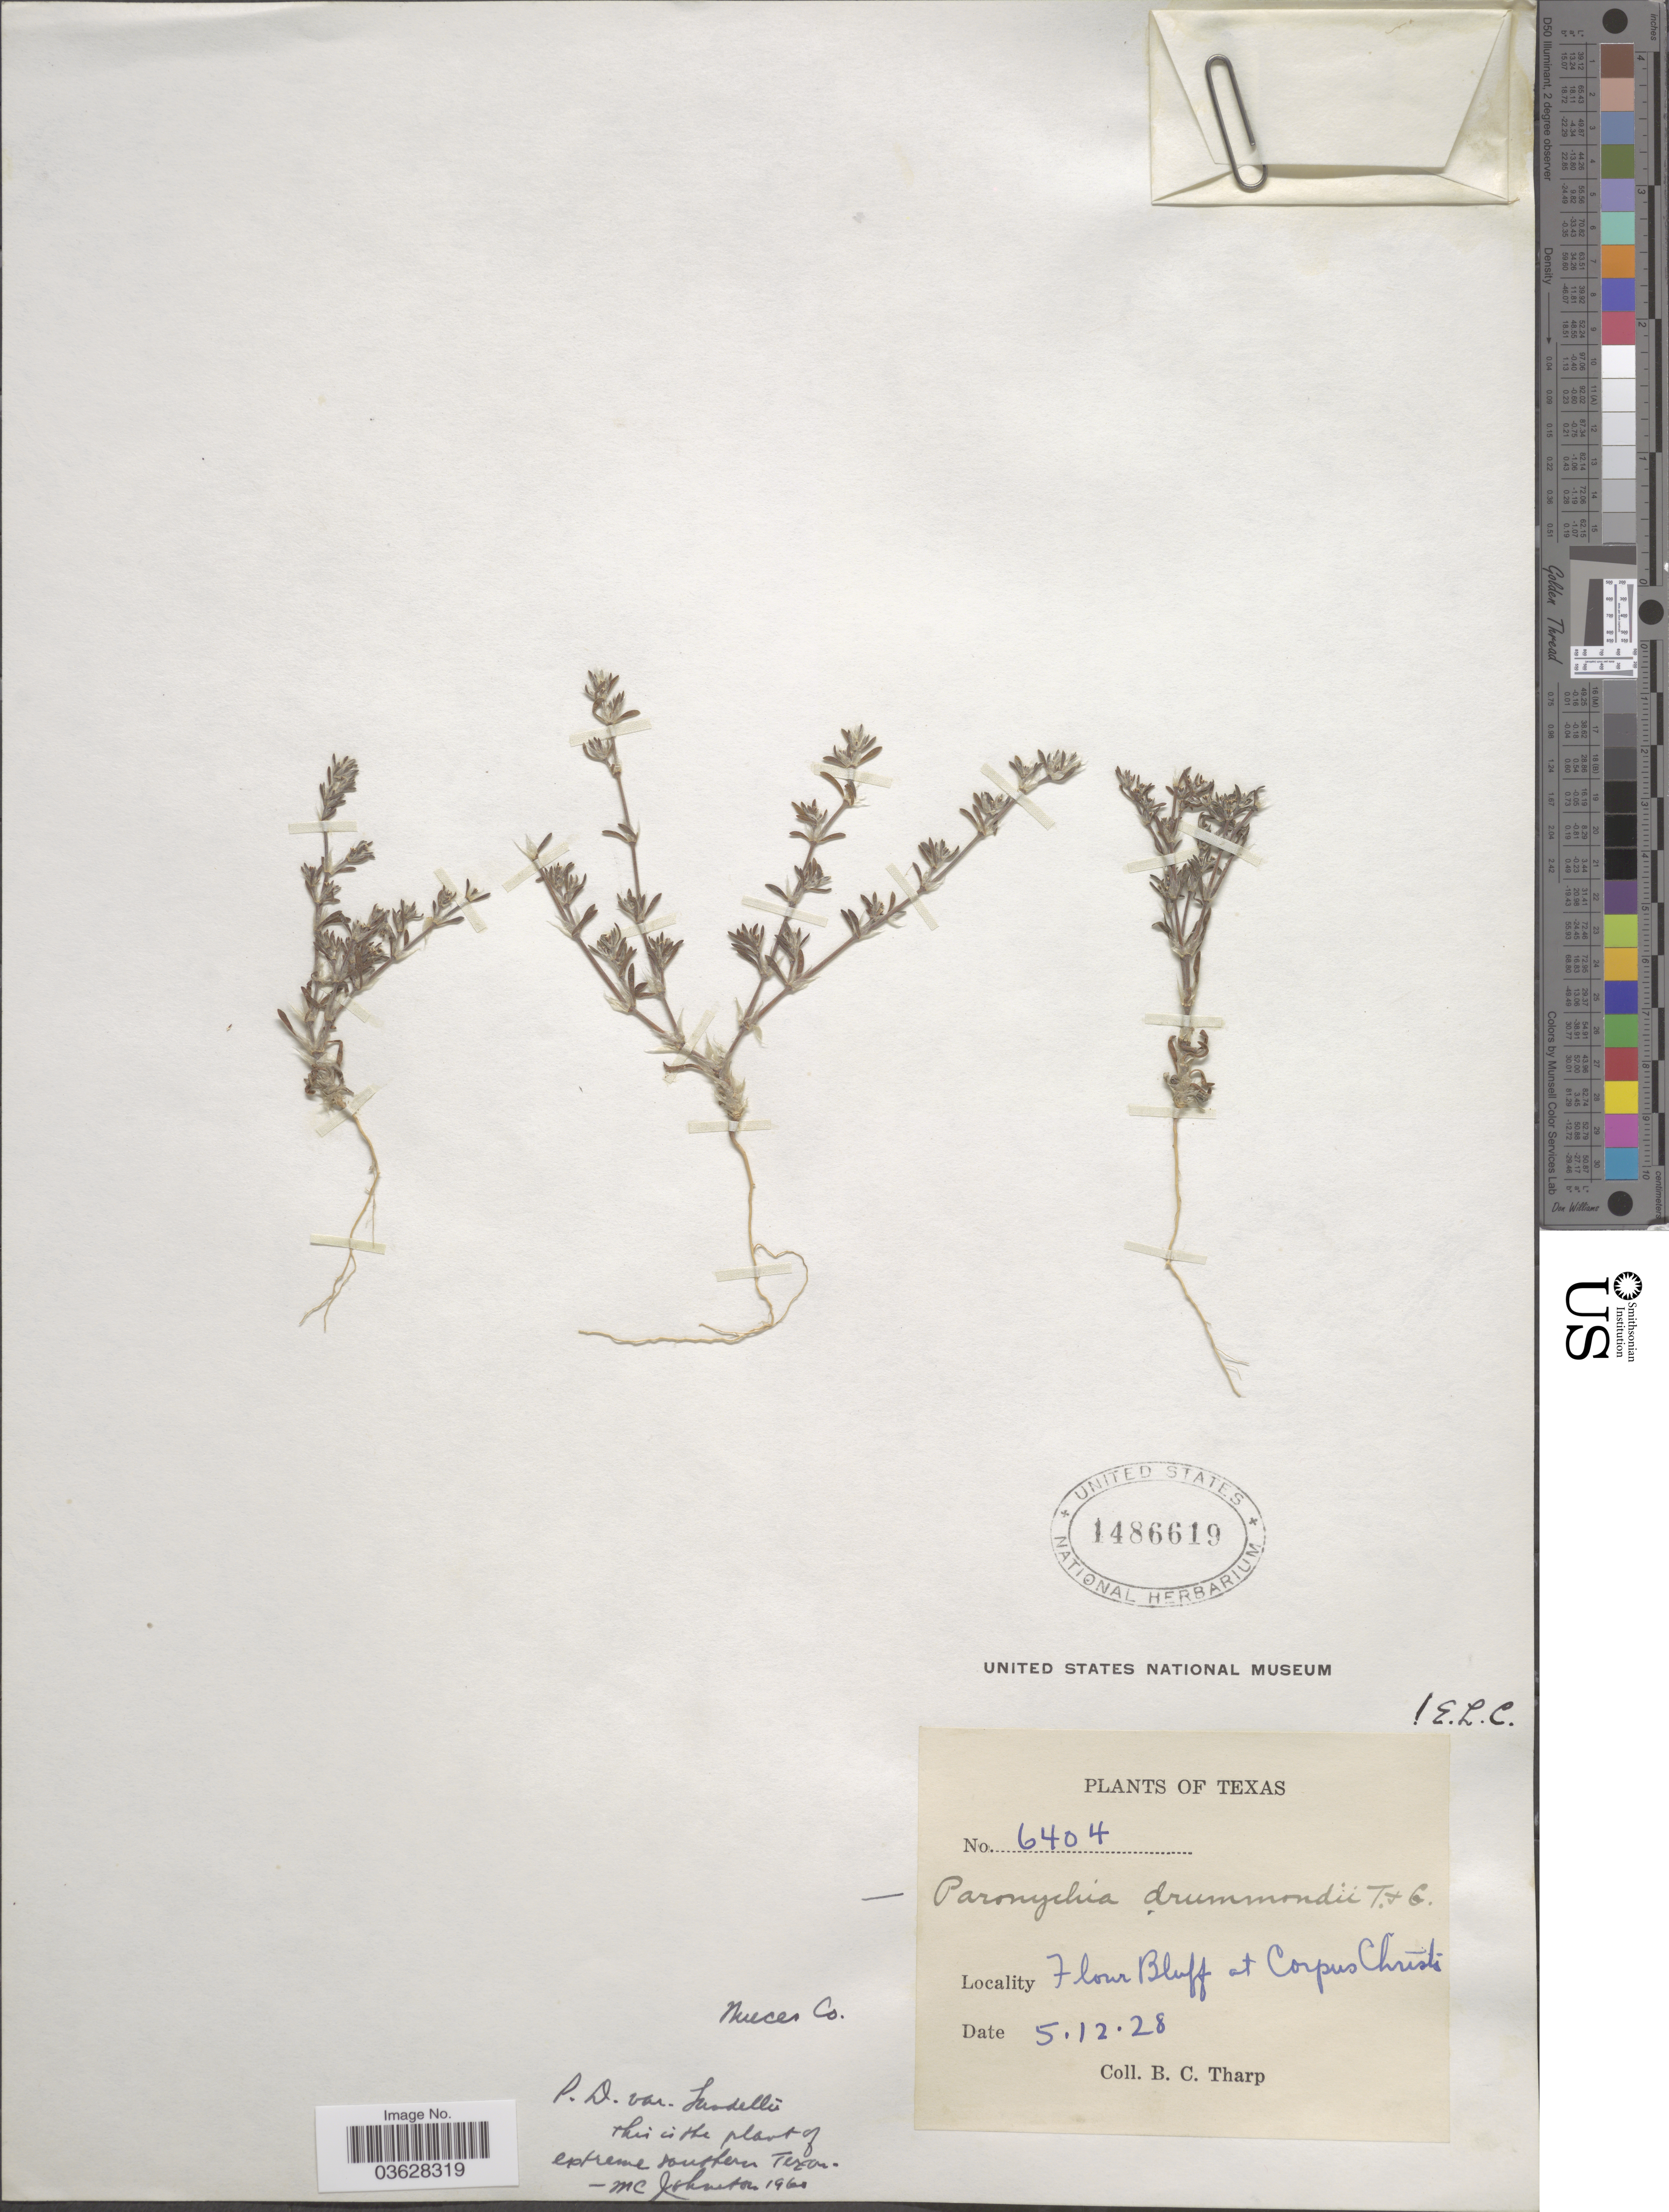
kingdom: Plantae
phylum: Tracheophyta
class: Magnoliopsida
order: Caryophyllales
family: Caryophyllaceae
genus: Paronychia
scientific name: Paronychia drummondii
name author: Torr. & A. Gray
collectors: B. C. Tharp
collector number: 6404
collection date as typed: Transcribed d/m/y: 12/5/28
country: United States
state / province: Texas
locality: Flour Bluff at Corpus Christi. Nueces Co.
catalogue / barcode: US 1486619